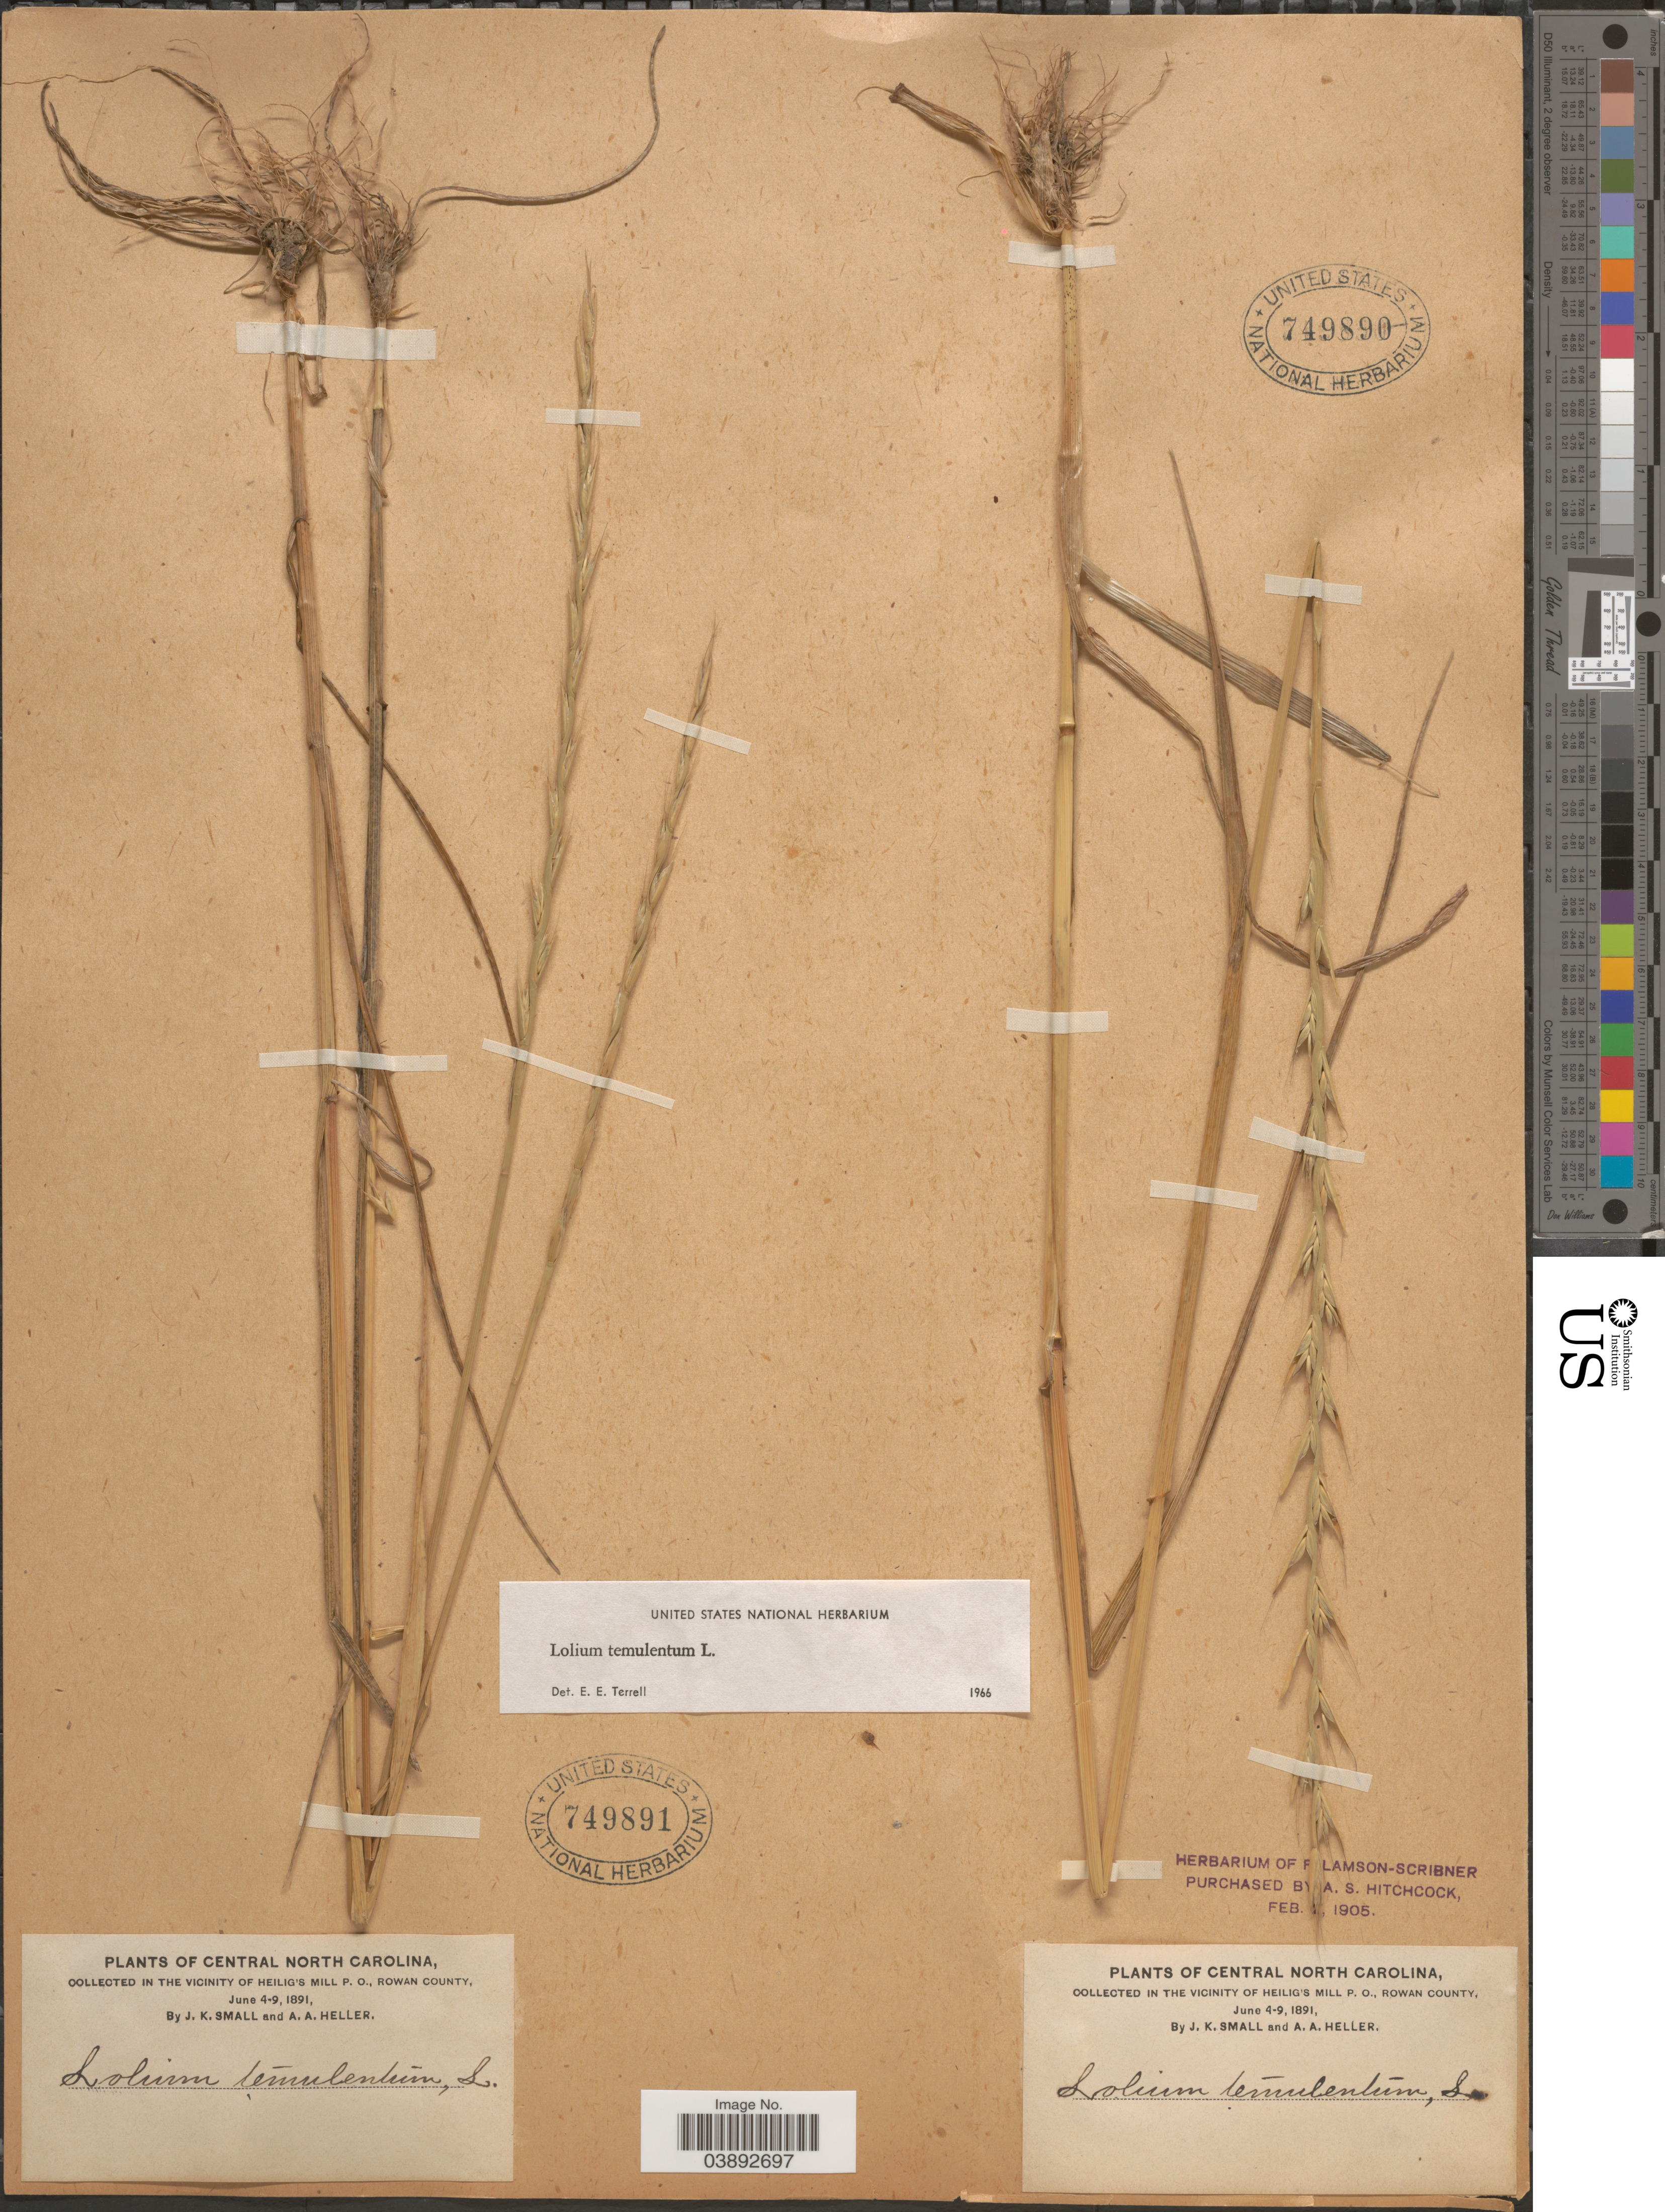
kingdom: Plantae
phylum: Tracheophyta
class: Liliopsida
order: Poales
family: Poaceae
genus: Lolium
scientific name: Lolium temulentum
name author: L.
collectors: J. K. Small & A. A. Heller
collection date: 1891-06-04/1891-06-09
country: United States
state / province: North Carolina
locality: Central North Carolina. In the Vicinity of Heilig's Mill P. O., Rowan County.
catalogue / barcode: US 749891